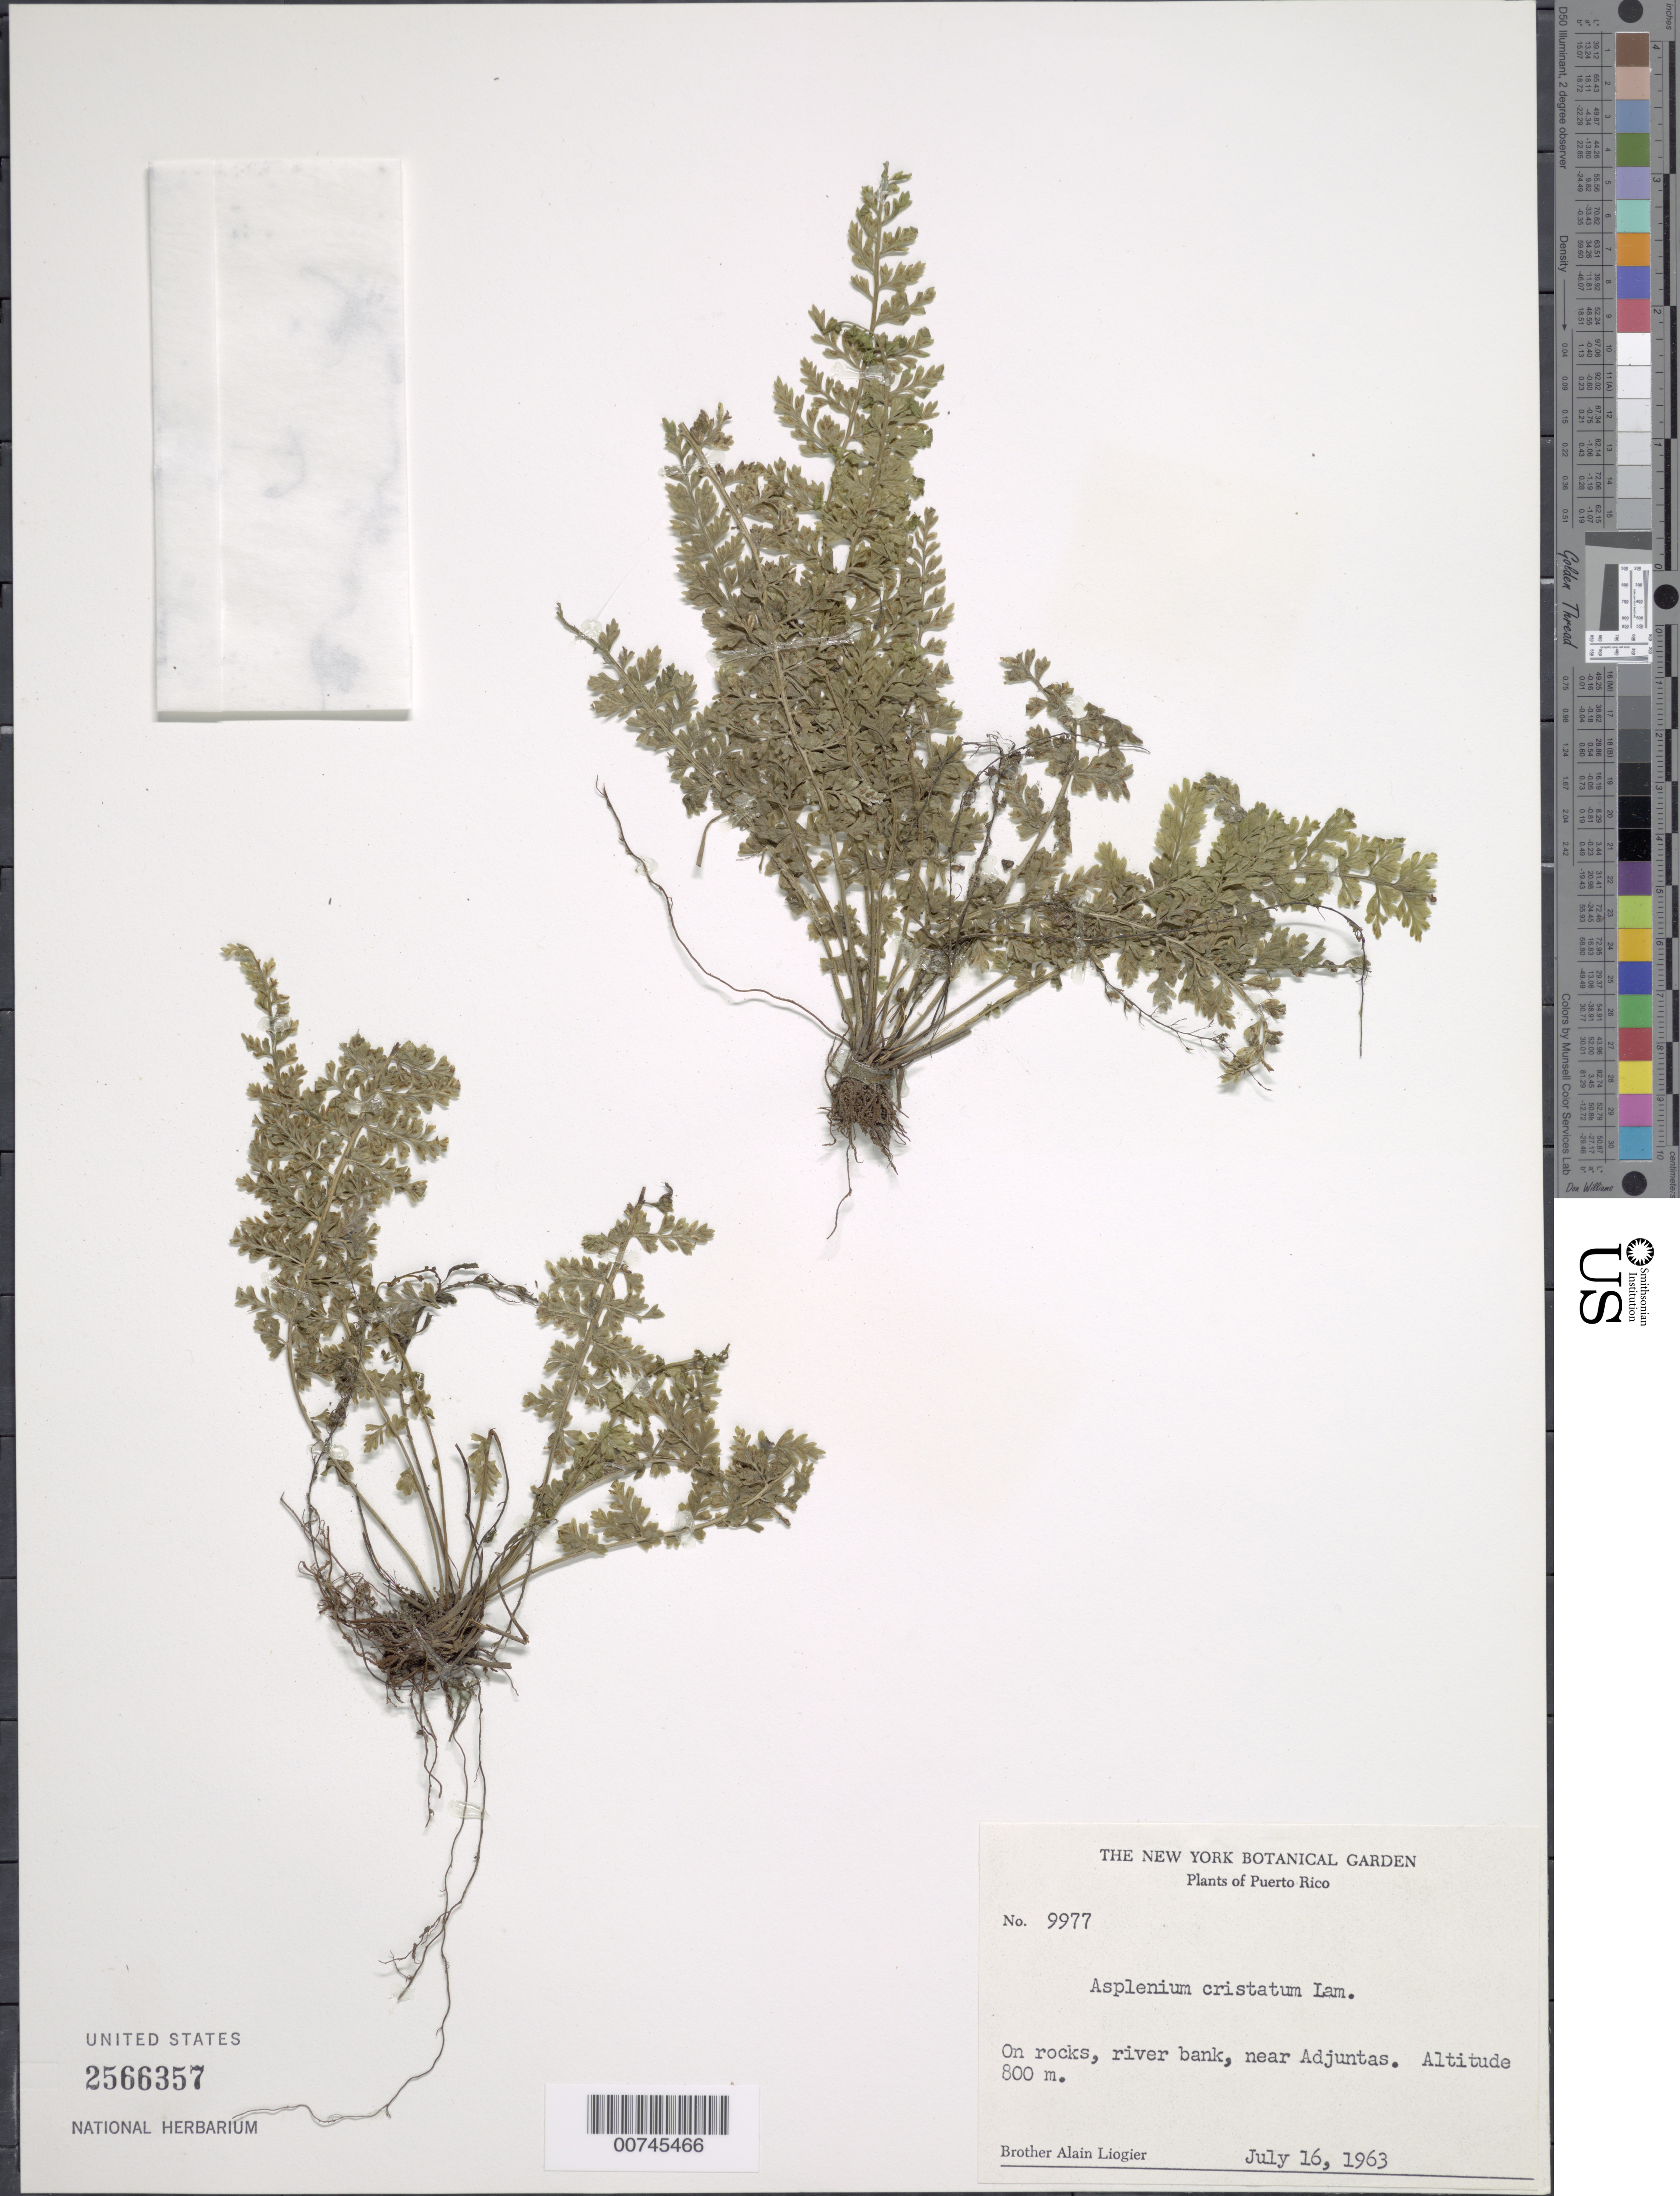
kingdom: Plantae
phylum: Tracheophyta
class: Polypodiopsida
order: Polypodiales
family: Aspleniaceae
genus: Asplenium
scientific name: Asplenium cristatum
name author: Lam.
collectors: A. H. Liogier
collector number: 9977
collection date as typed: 16 Jul 1963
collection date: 1963-07-16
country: Puerto Rico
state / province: Adjuntas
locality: Near Adjuntas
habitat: On rocks, river bank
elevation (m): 800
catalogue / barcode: US 2566357